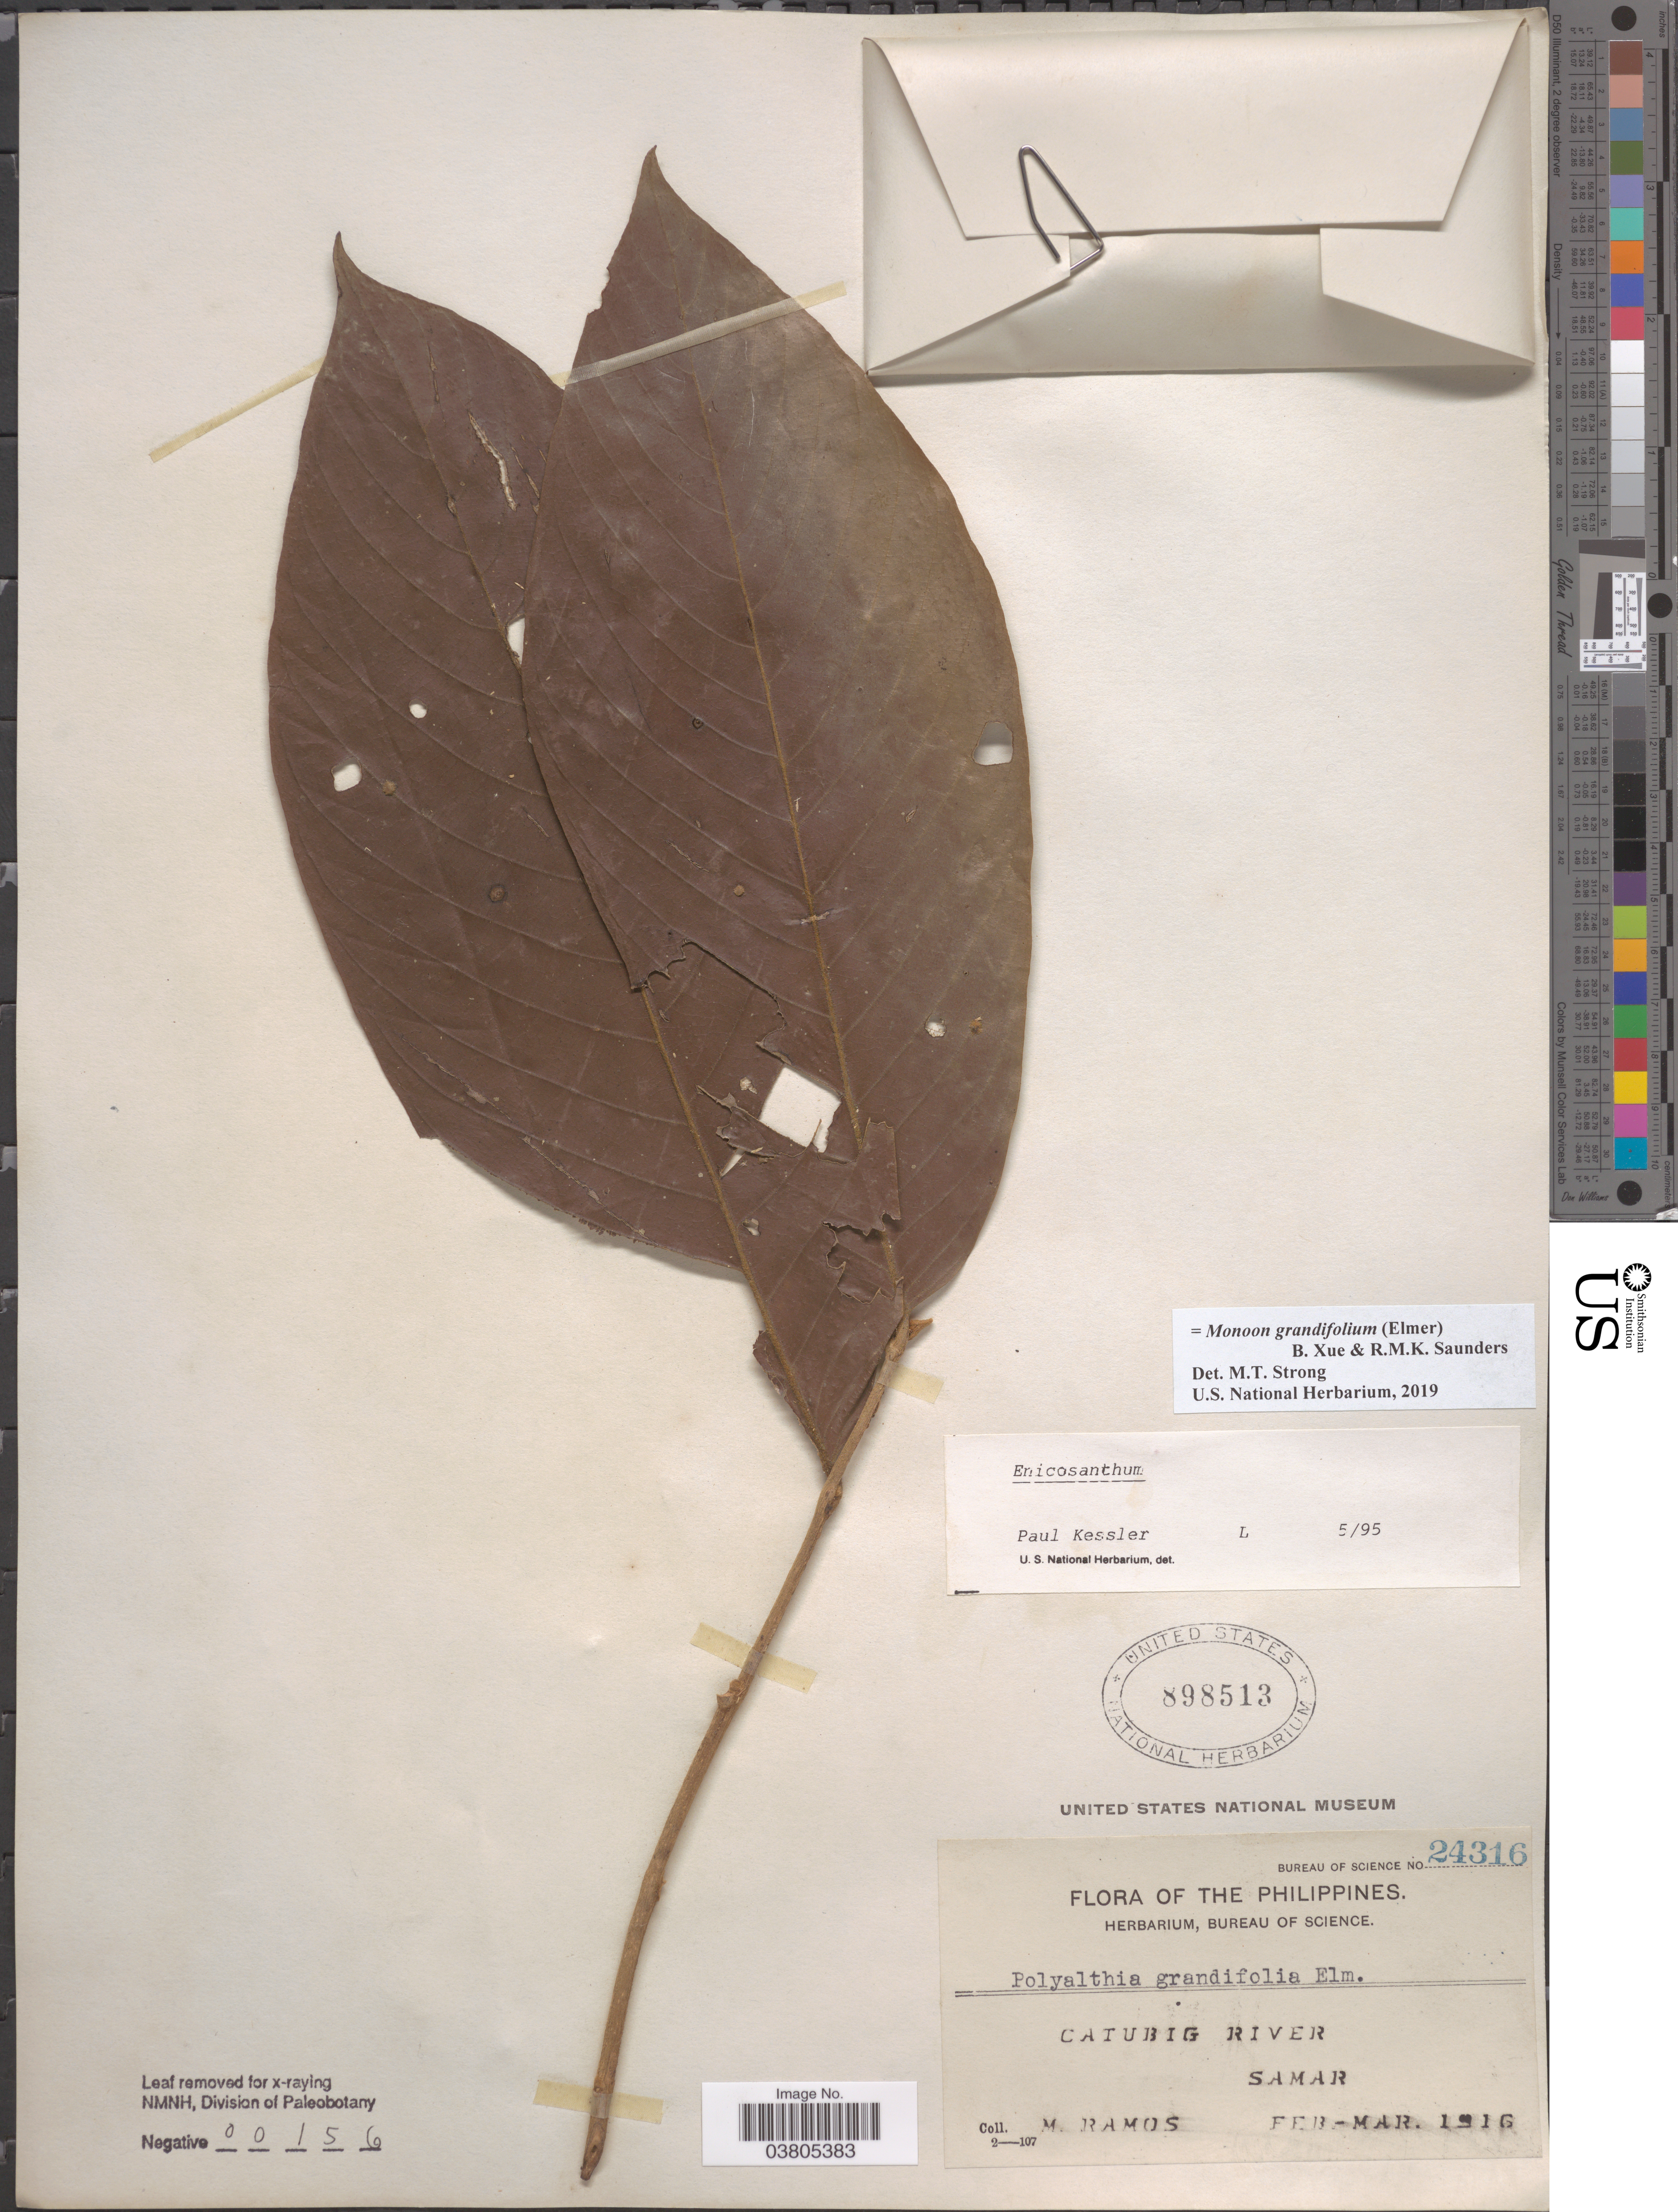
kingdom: Plantae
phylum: Tracheophyta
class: Magnoliopsida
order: Magnoliales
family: Annonaceae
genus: Monoon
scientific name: Monoon grandifolium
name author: (Elmer) B. Xue & R.M.K. Saunders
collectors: M. Ramos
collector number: Bureau of Science 24316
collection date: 1916-02/1916-03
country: Philippines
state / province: Eastern Visayas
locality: Catubig River, Samar.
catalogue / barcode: US 898513